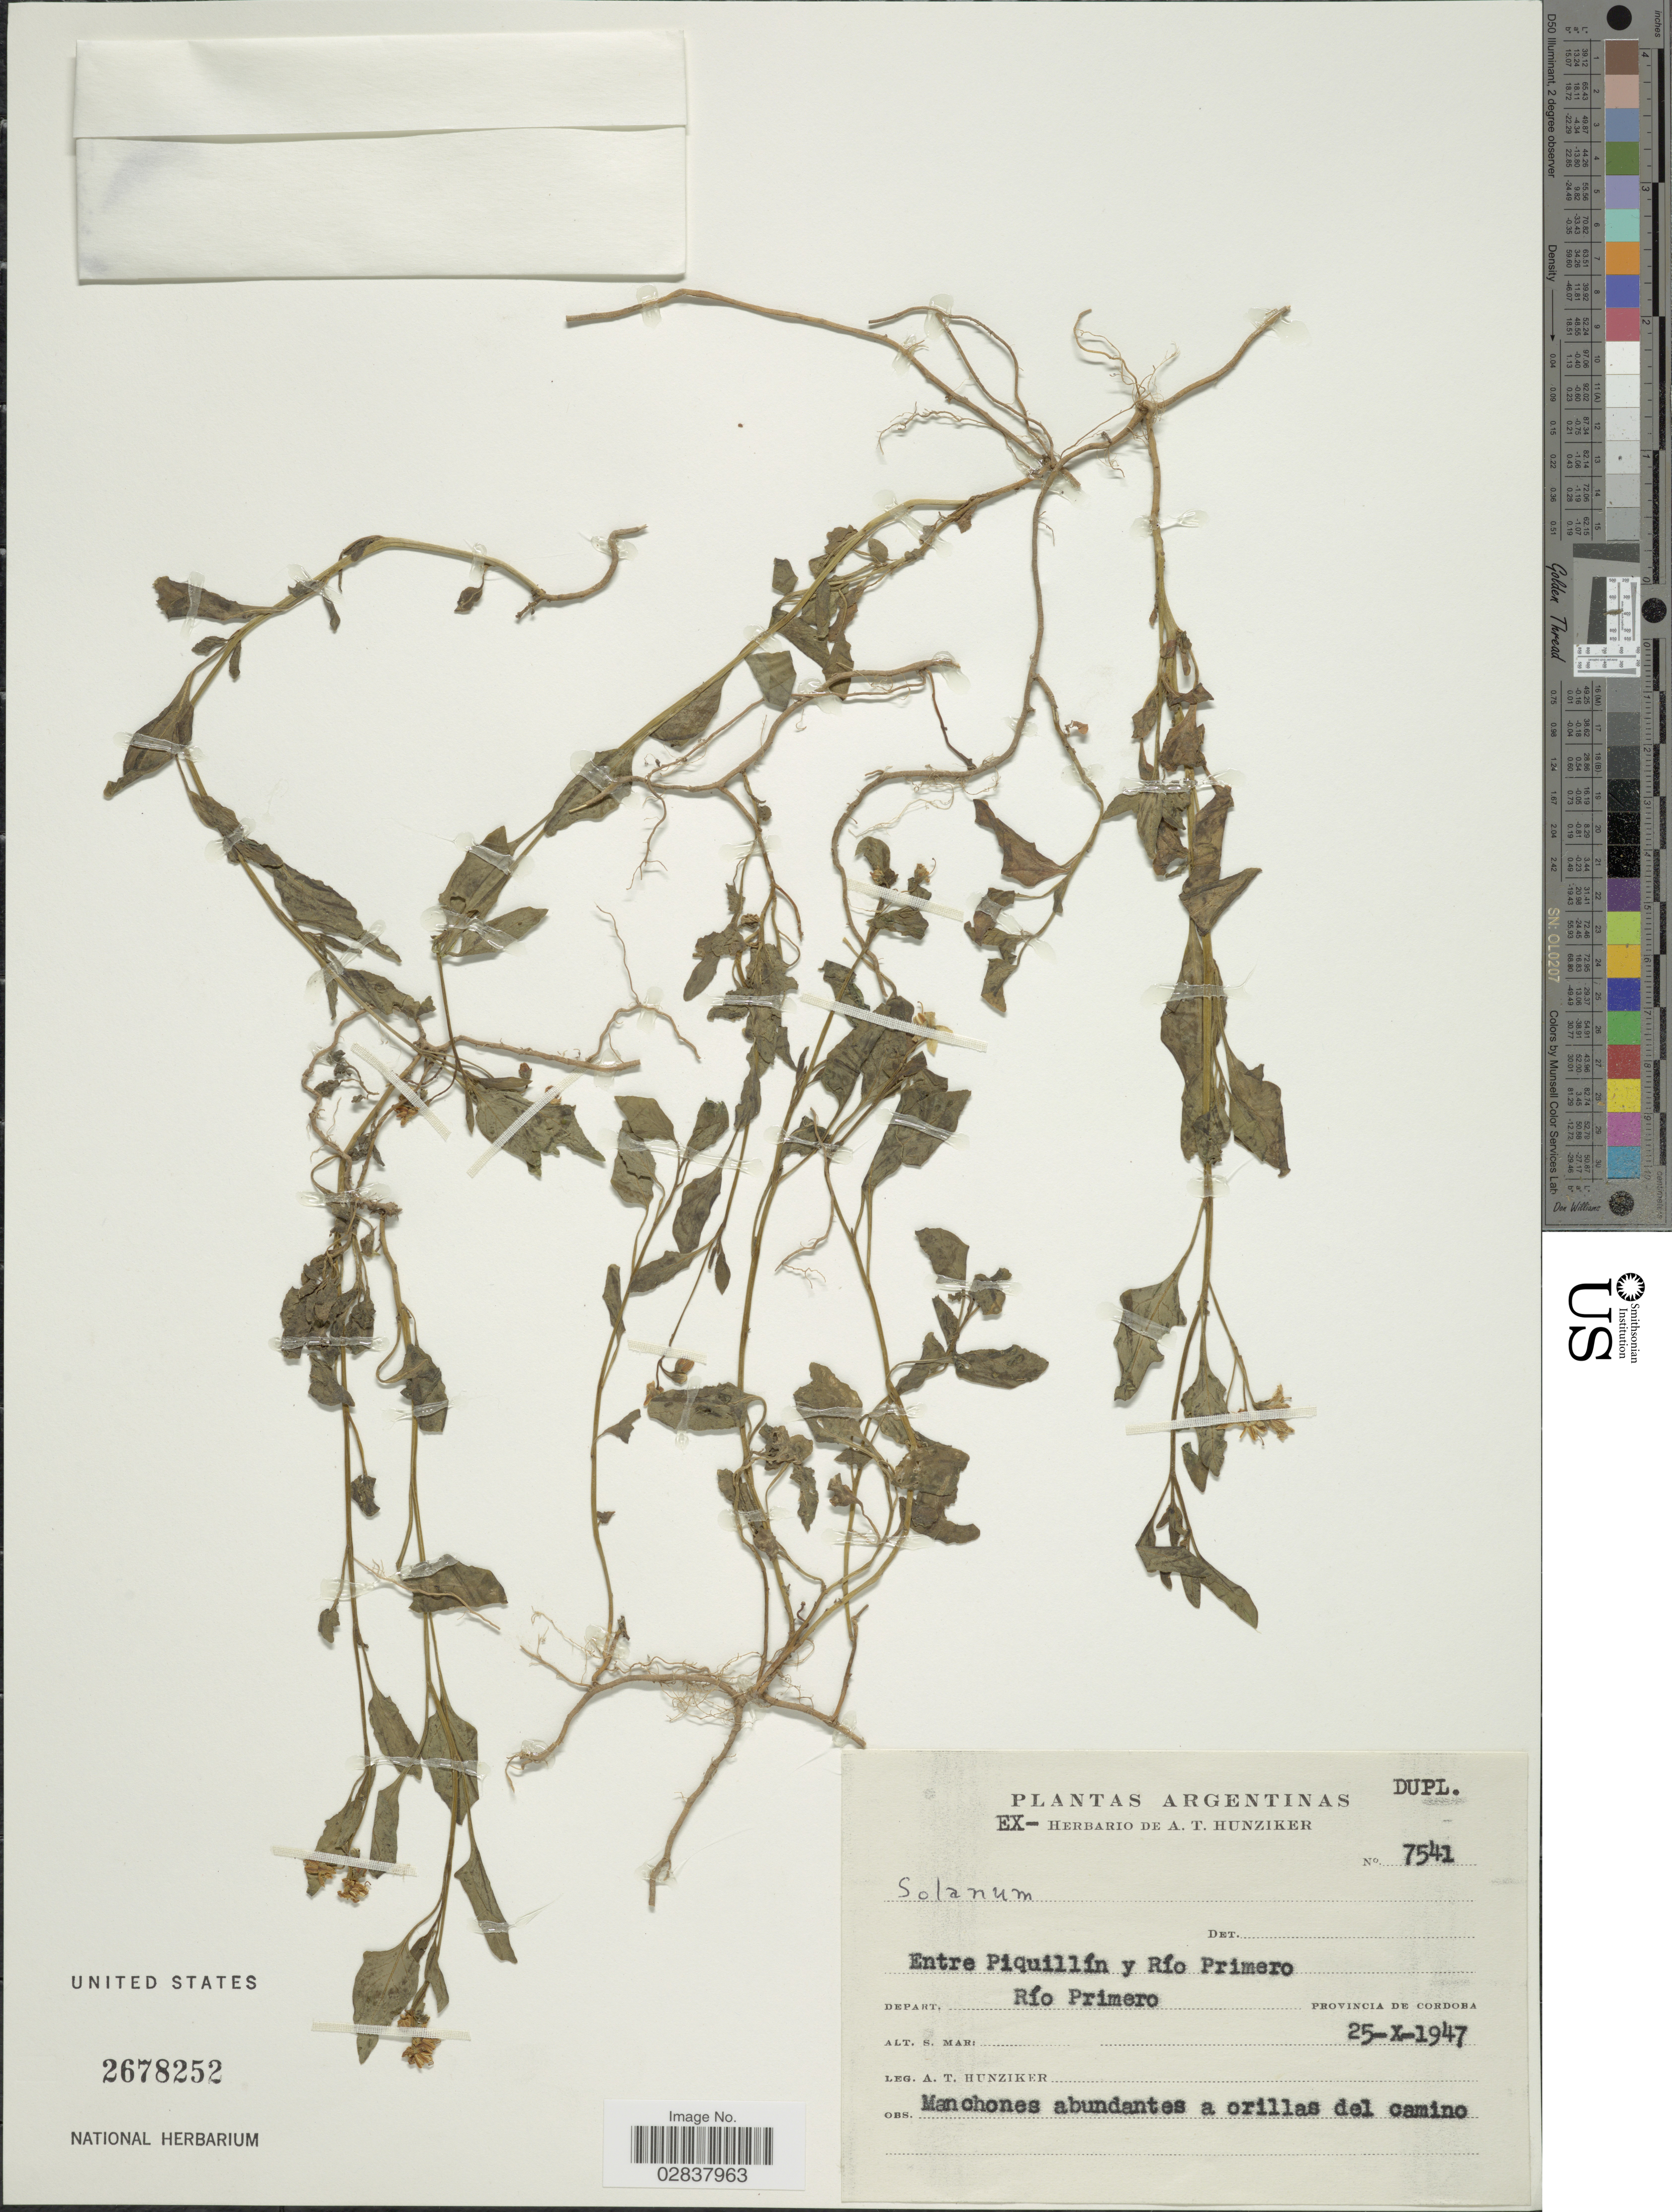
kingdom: Plantae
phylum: Tracheophyta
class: Magnoliopsida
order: Solanales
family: Solanaceae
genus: Solanum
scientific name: Solanum pygmaeum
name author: Cav.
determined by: Knapp, S. D.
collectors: A. T. Hunziker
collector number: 7541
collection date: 1947-10-25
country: Argentina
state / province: Cordoba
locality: Entre Piquillín y Río Primero, Depart. Río Primero.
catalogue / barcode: US 2678252